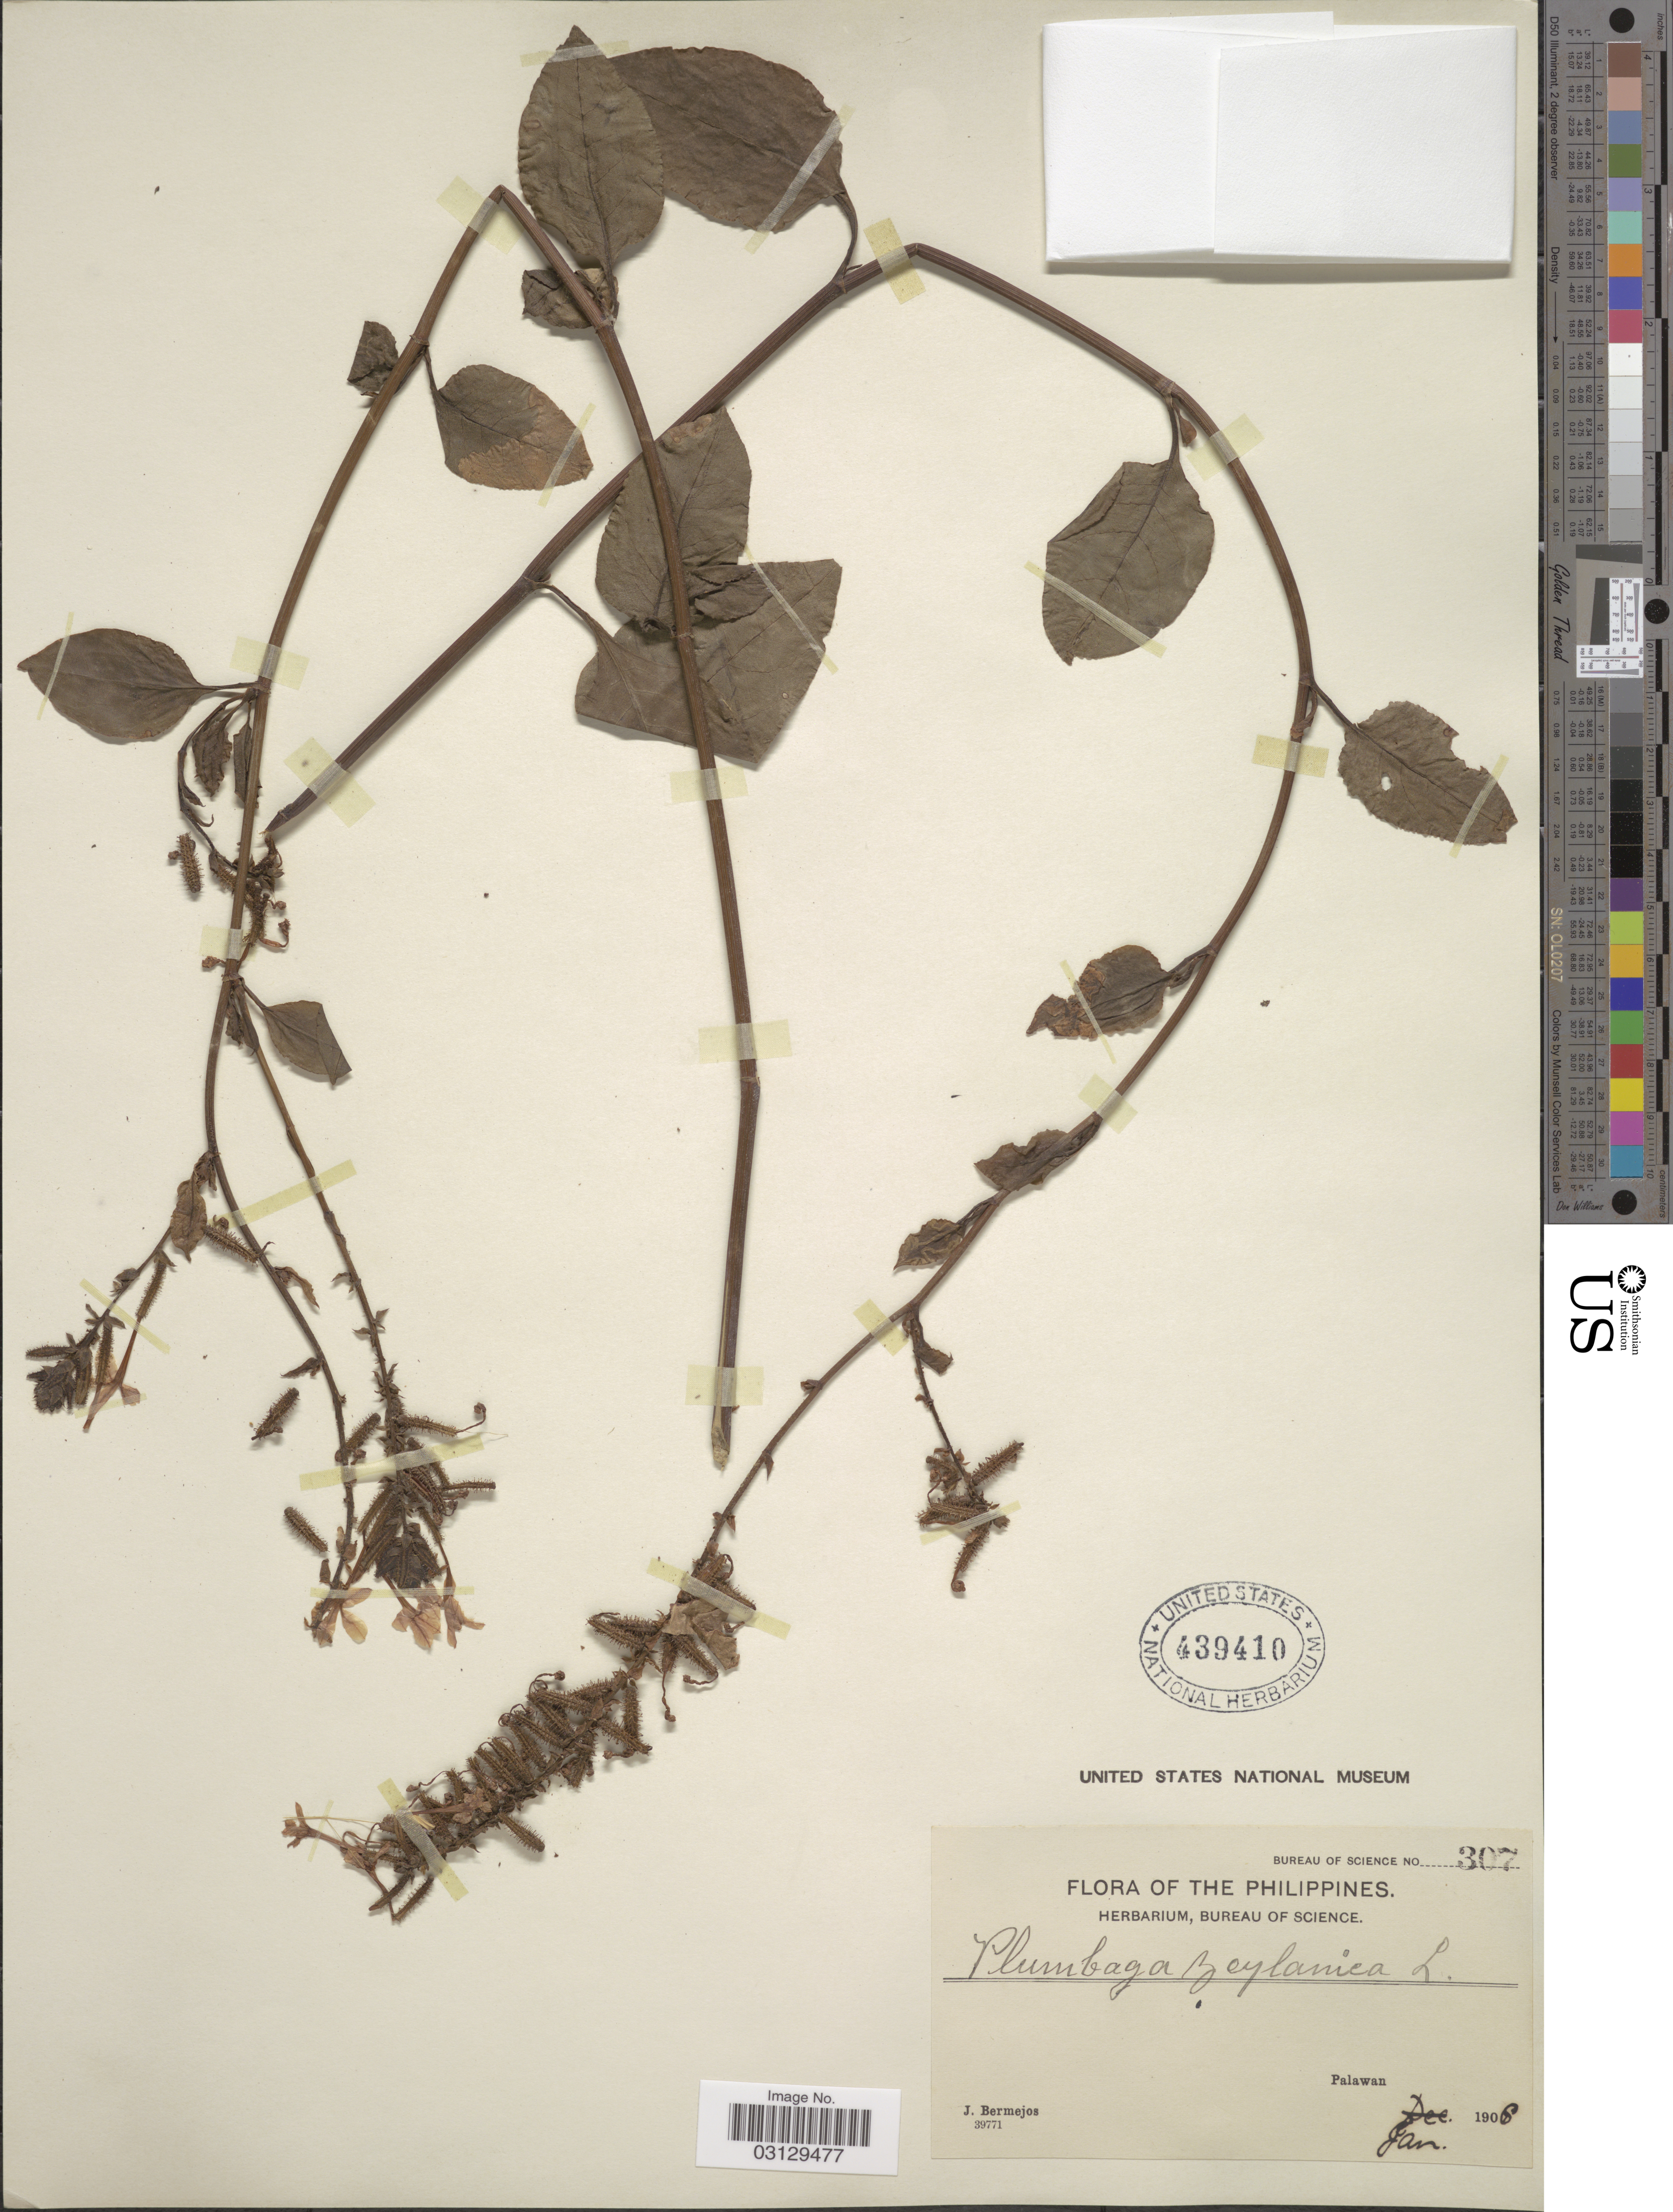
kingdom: Plantae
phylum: Tracheophyta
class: Magnoliopsida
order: Caryophyllales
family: Plumbaginaceae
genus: Plumbago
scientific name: Plumbago zeylanica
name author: L.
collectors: J. Bermejos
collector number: Bureau of Science 307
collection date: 1906-01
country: Philippines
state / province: Mimaropa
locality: Palawan.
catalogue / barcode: US 439410